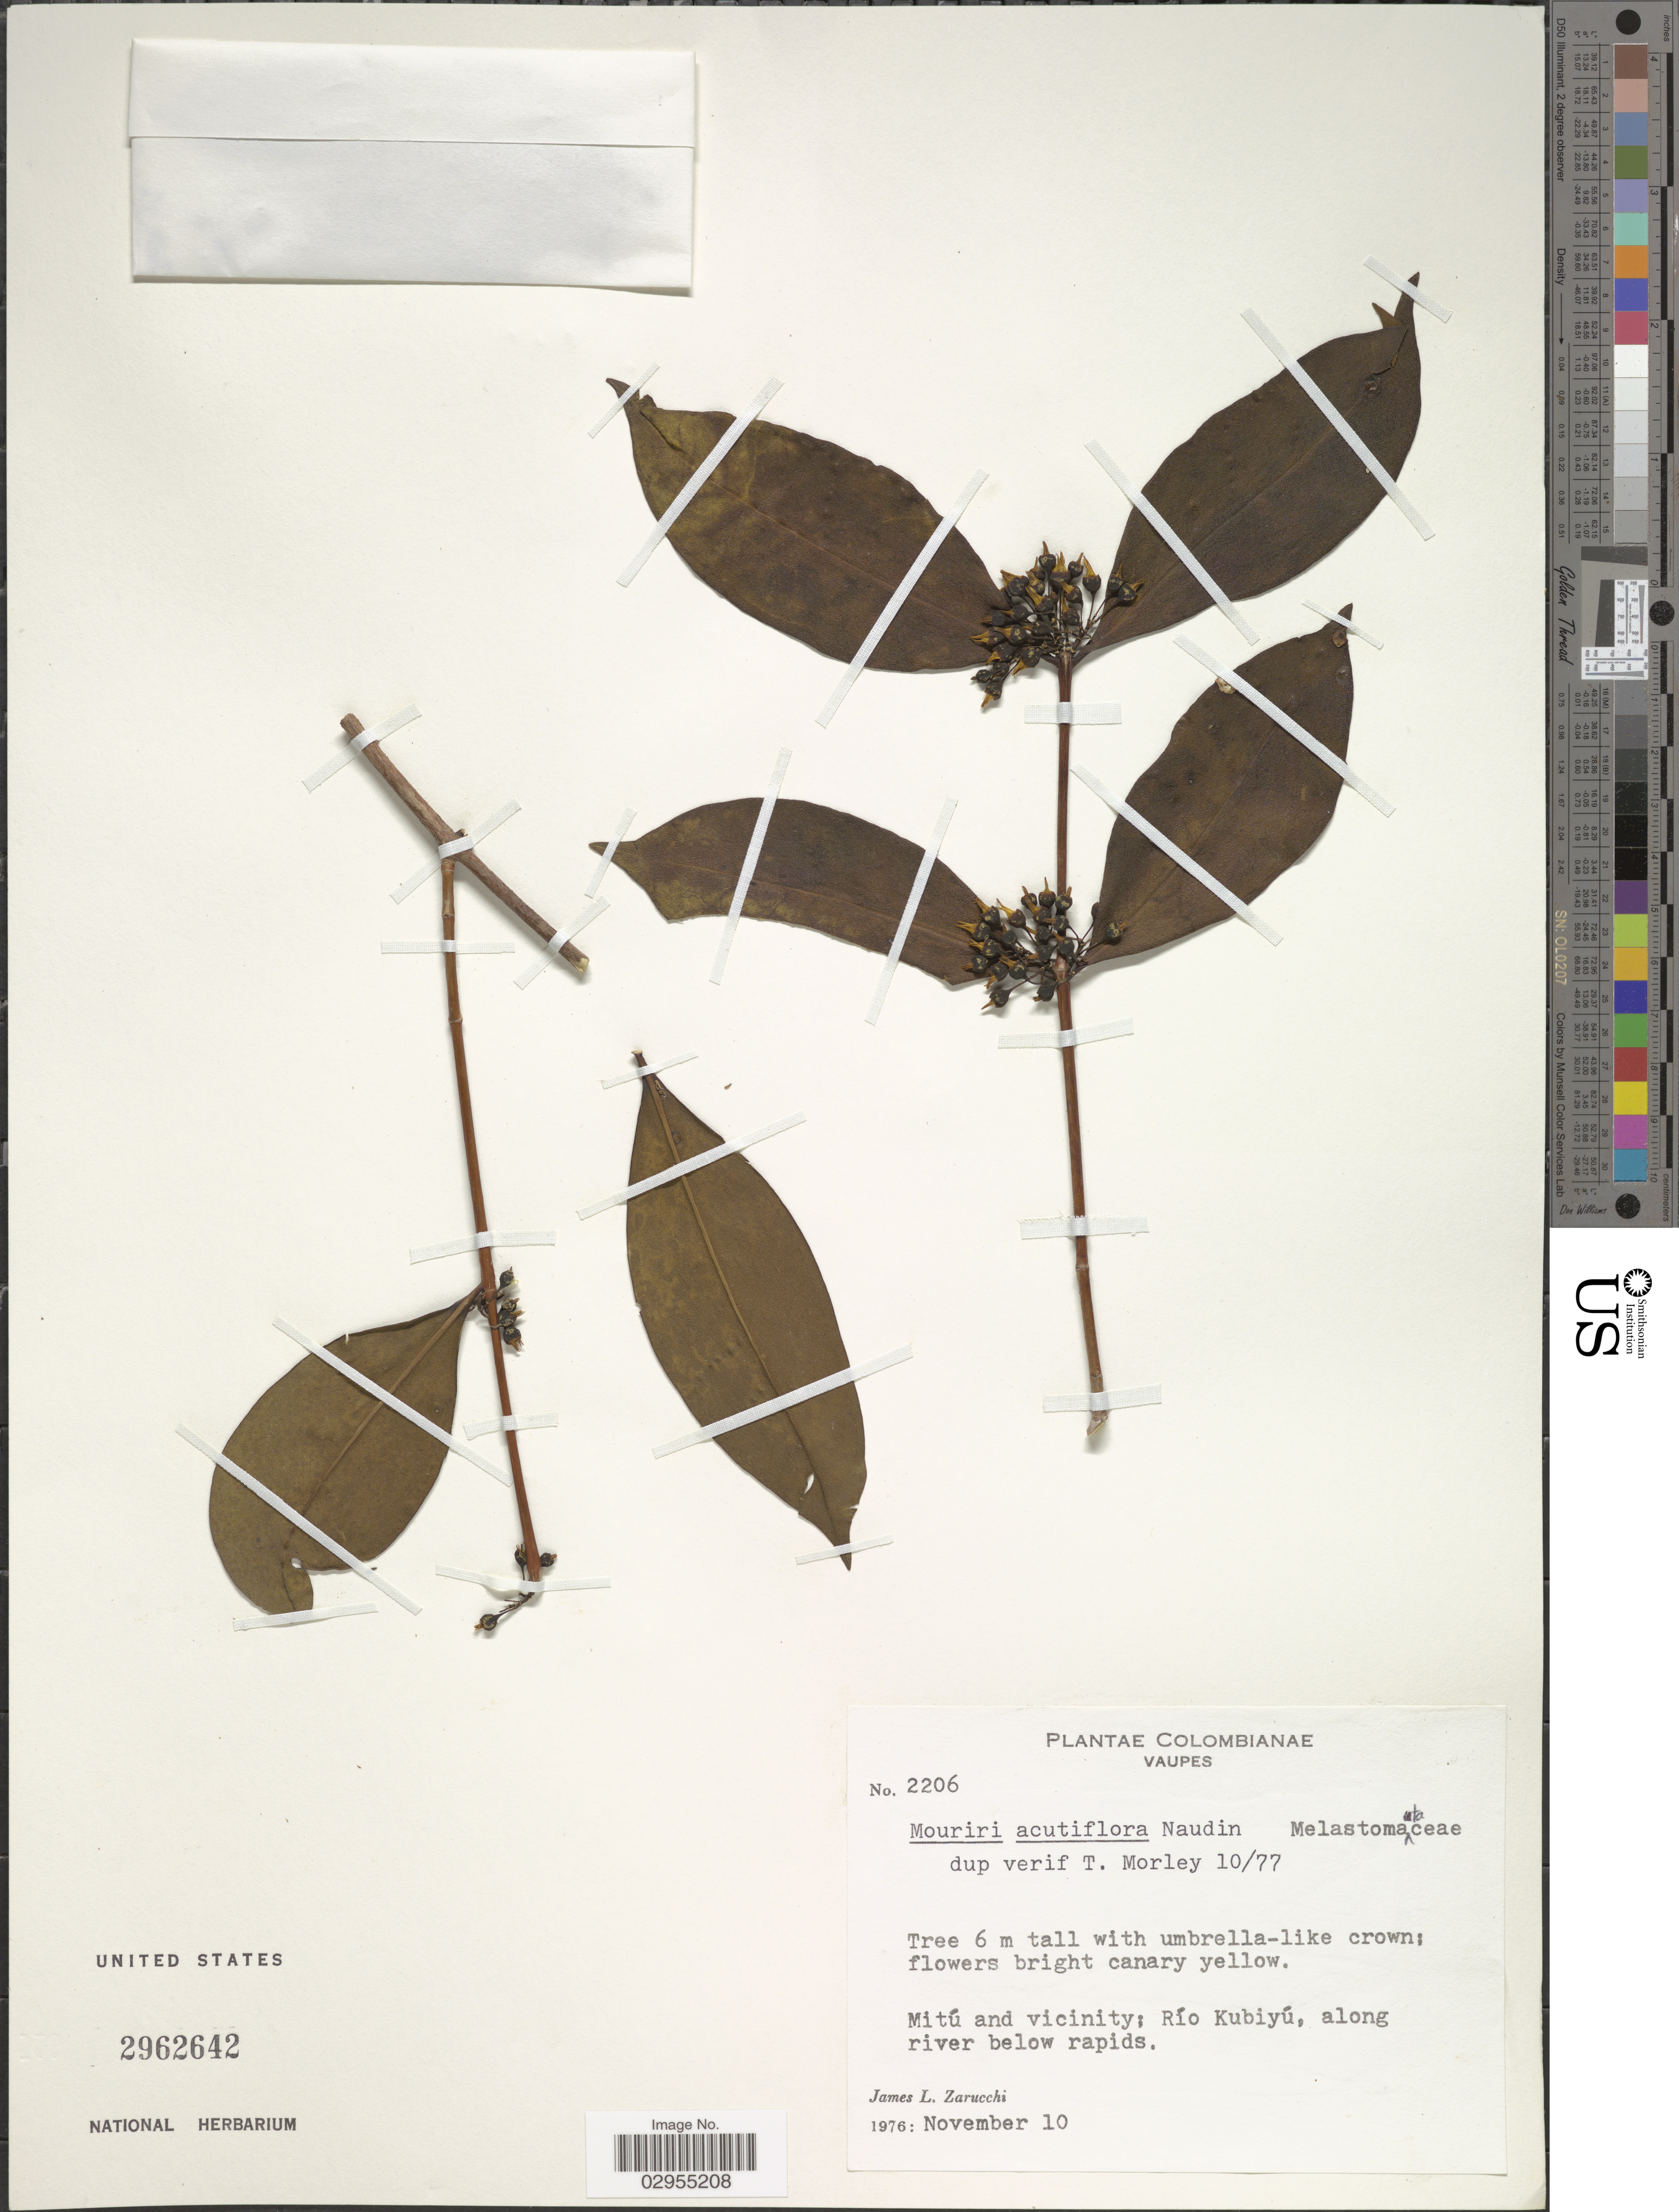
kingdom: Plantae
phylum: Tracheophyta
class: Magnoliopsida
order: Myrtales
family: Melastomataceae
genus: Mouriri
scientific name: Mouriri acutiflora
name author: Naudin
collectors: J. L. Zarucchi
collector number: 206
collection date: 1976-11-10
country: Colombia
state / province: Vaupés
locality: Mitú and vicinity; Río Kubiyú, along river below rapids.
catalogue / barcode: US 2962642